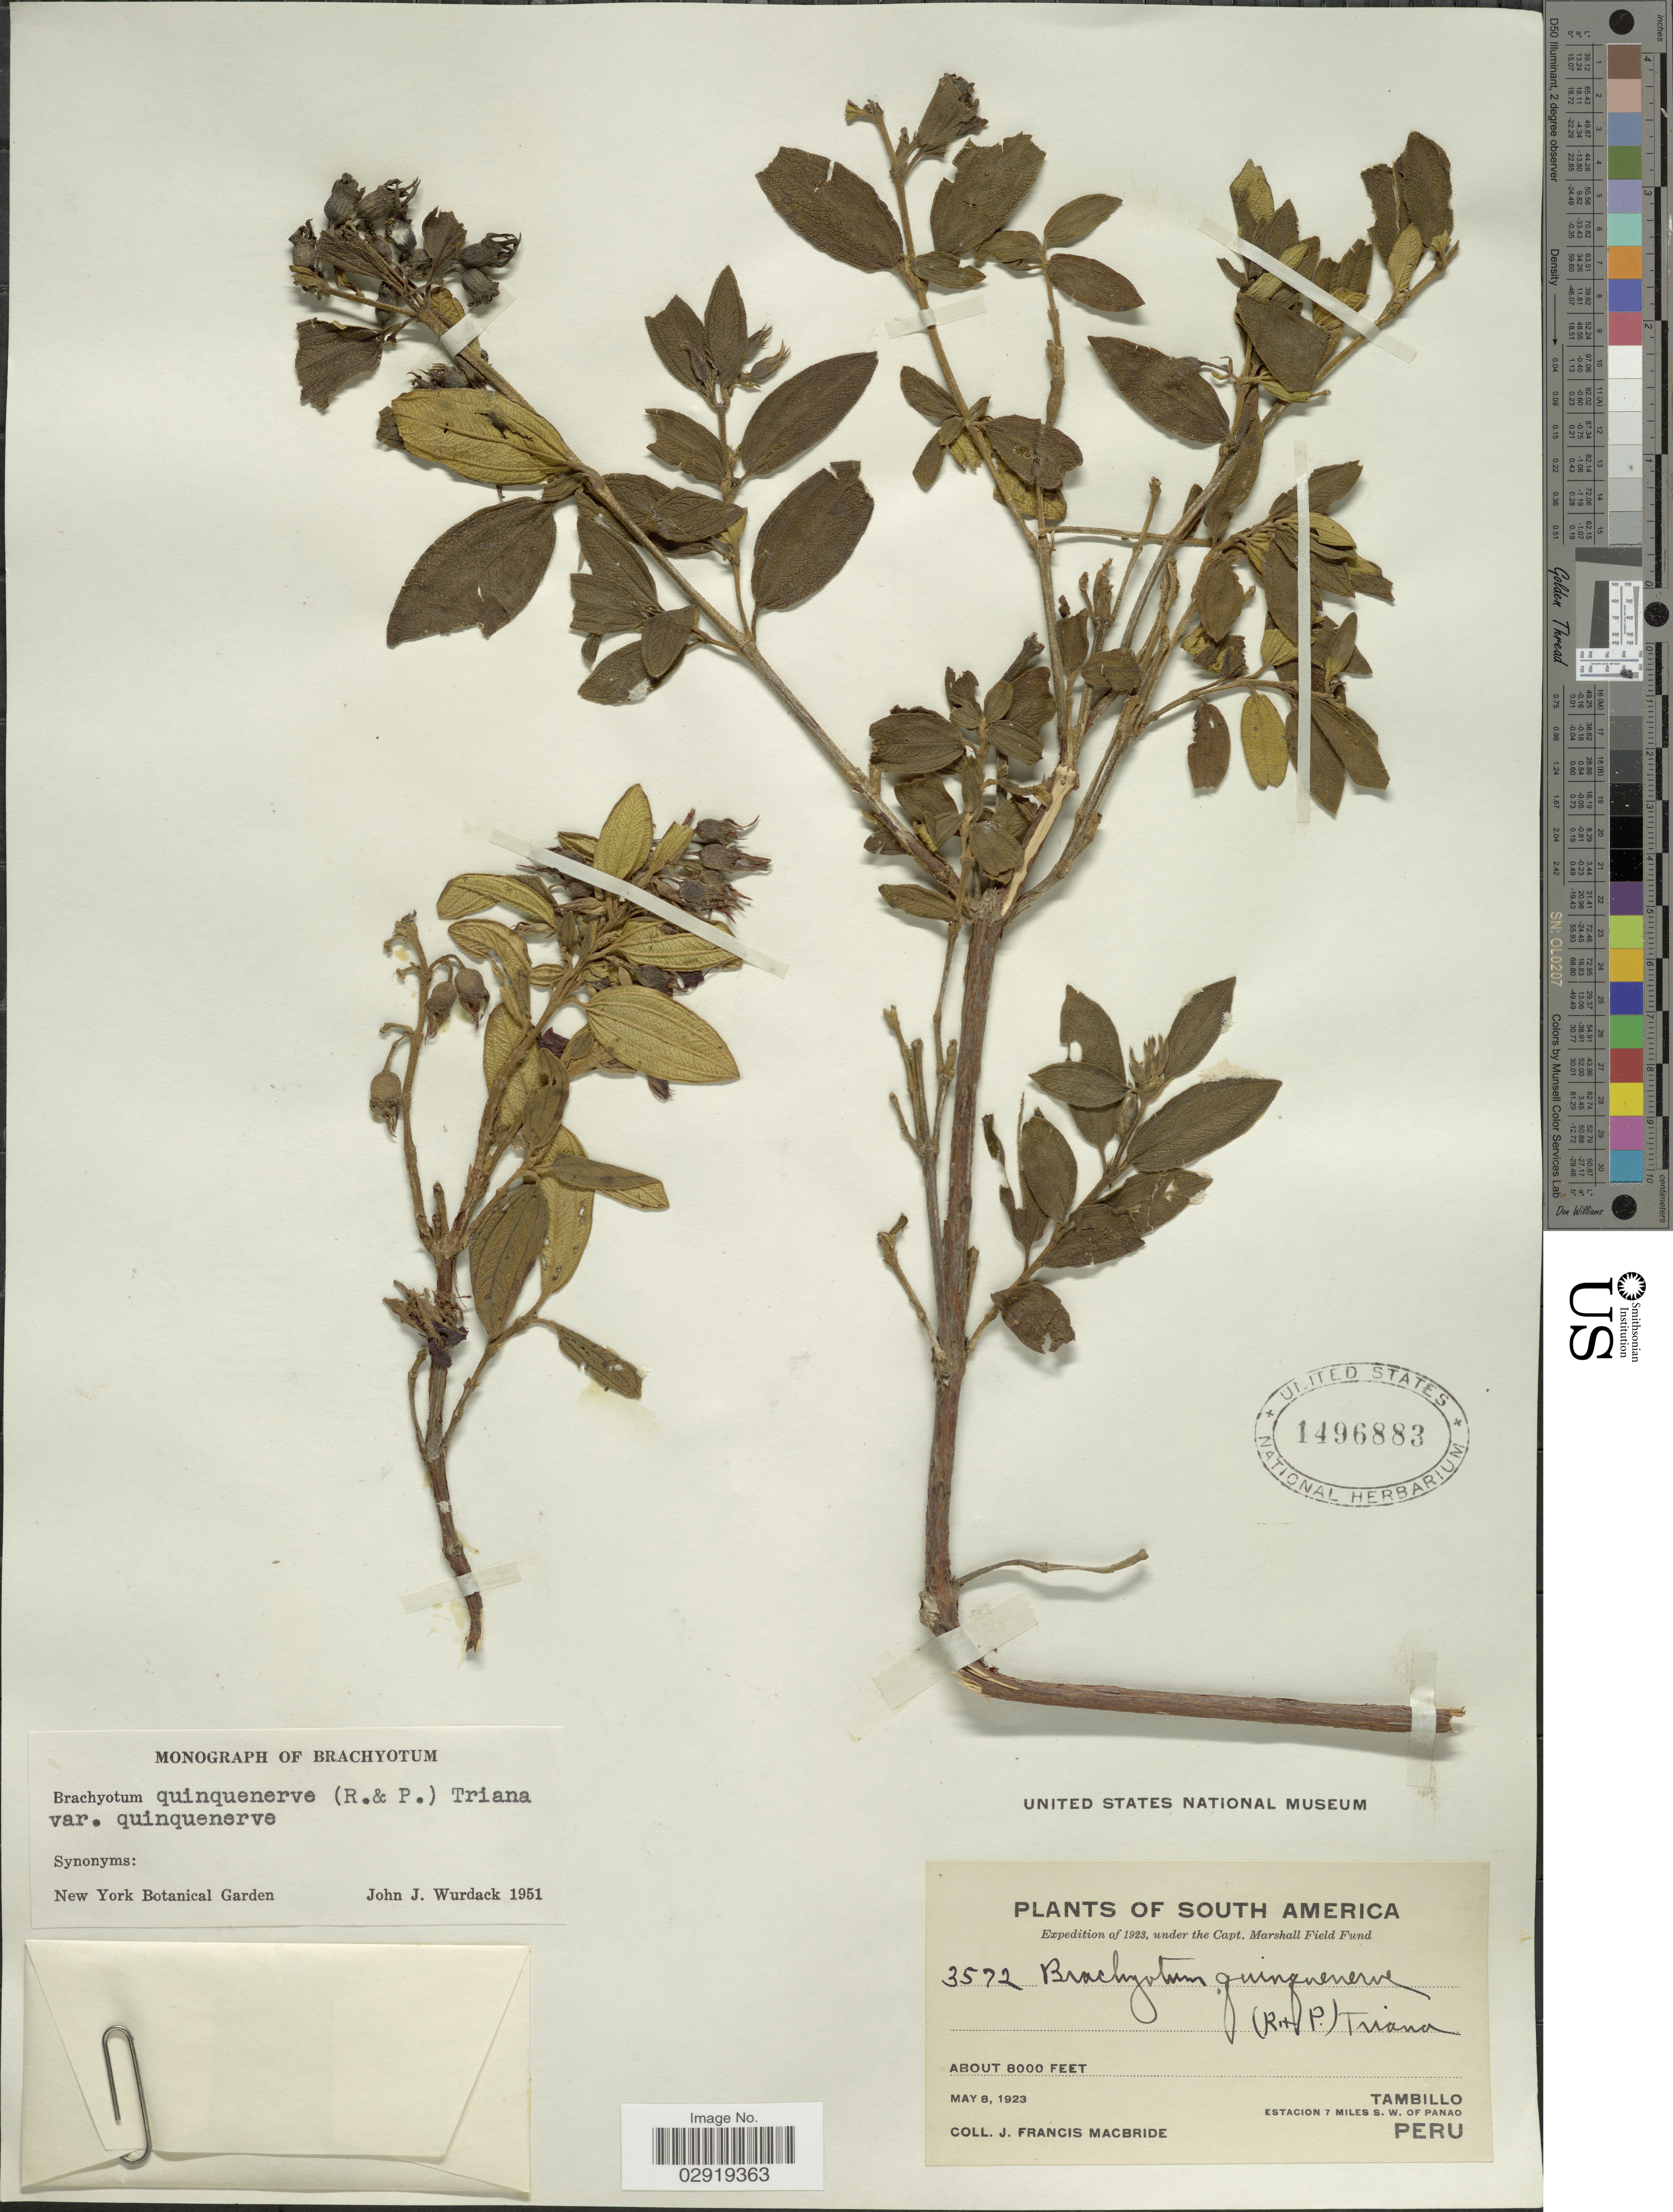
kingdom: Plantae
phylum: Tracheophyta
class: Magnoliopsida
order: Myrtales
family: Melastomataceae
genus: Brachyotum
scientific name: Brachyotum quinquenerve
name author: (Ruiz & Pav.) Triana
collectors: J. F. Macbride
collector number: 3572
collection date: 1923-05-08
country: Peru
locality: Tambillo. Estacion 7 miles s.w. of Panao.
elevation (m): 2438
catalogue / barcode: US 1496883